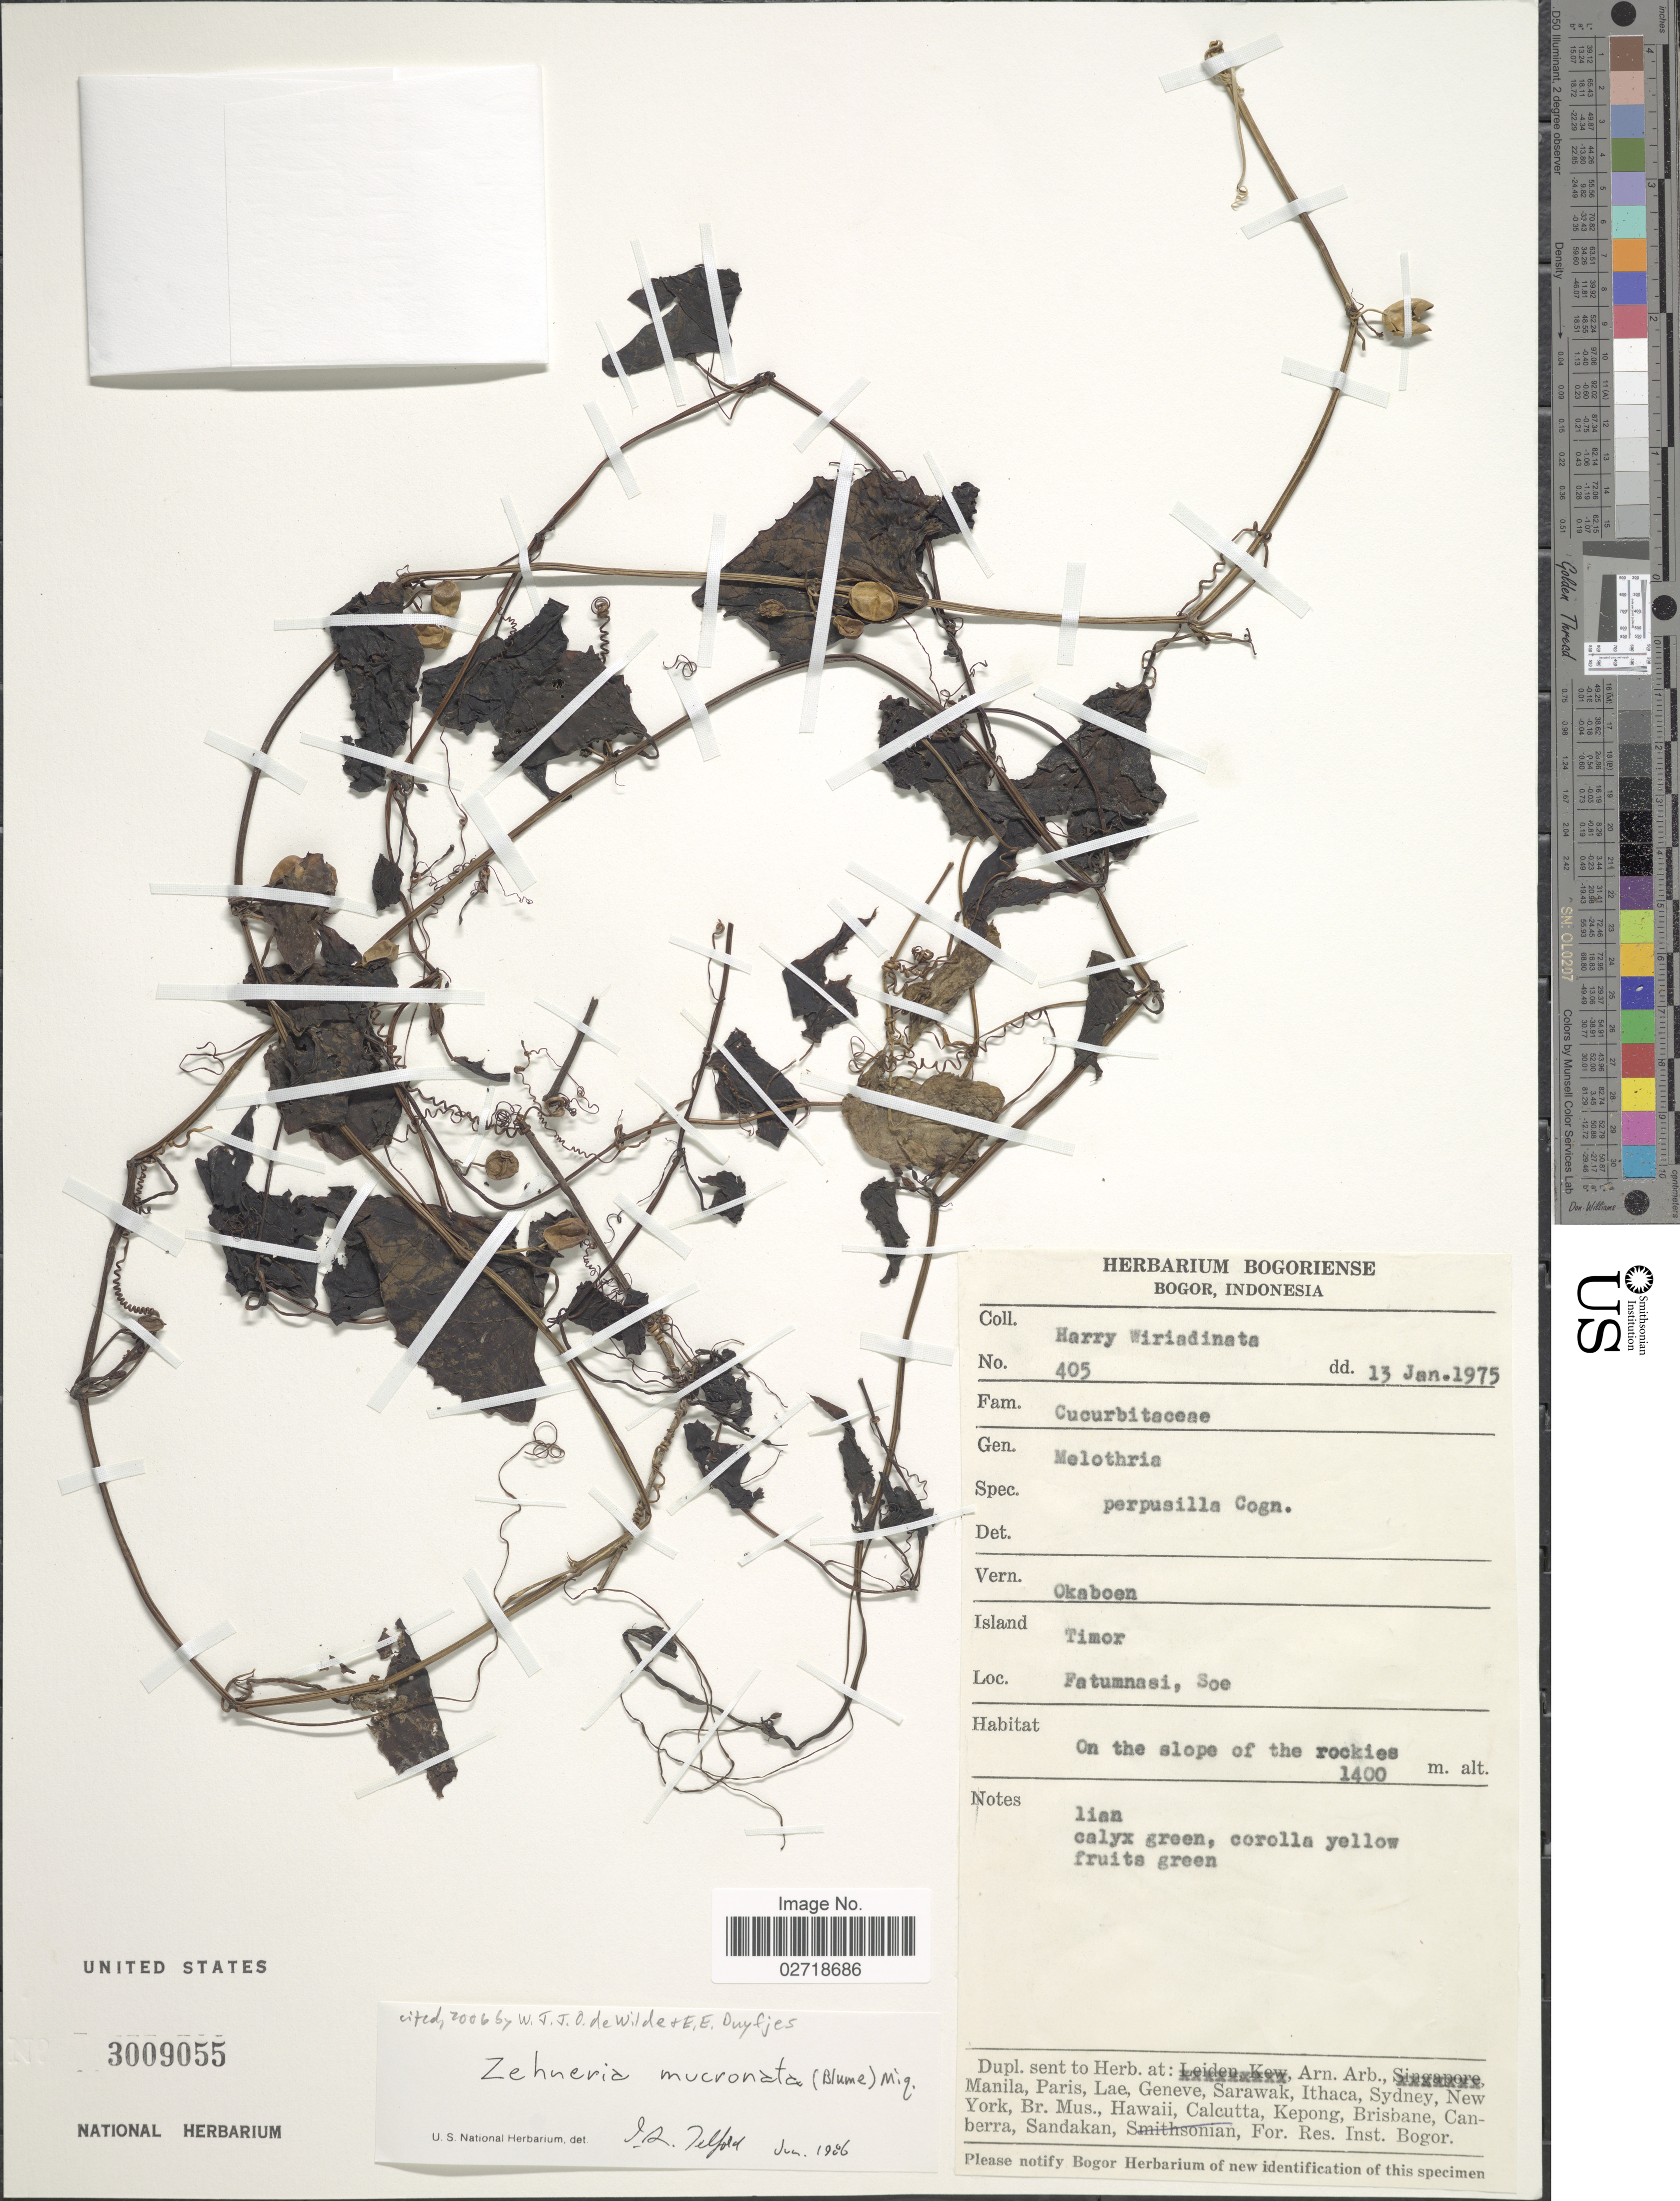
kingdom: Plantae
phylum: Tracheophyta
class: Magnoliopsida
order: Cucurbitales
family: Cucurbitaceae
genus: Zehneria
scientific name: Zehneria mucronata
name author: (Blume) Miq.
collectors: H. Wiriadinata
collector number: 405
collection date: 1975-01-13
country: Indonesia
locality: Island Timor, Fatumnasi, Soe, On the slope of the rockies.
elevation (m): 1400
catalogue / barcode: US 3009055